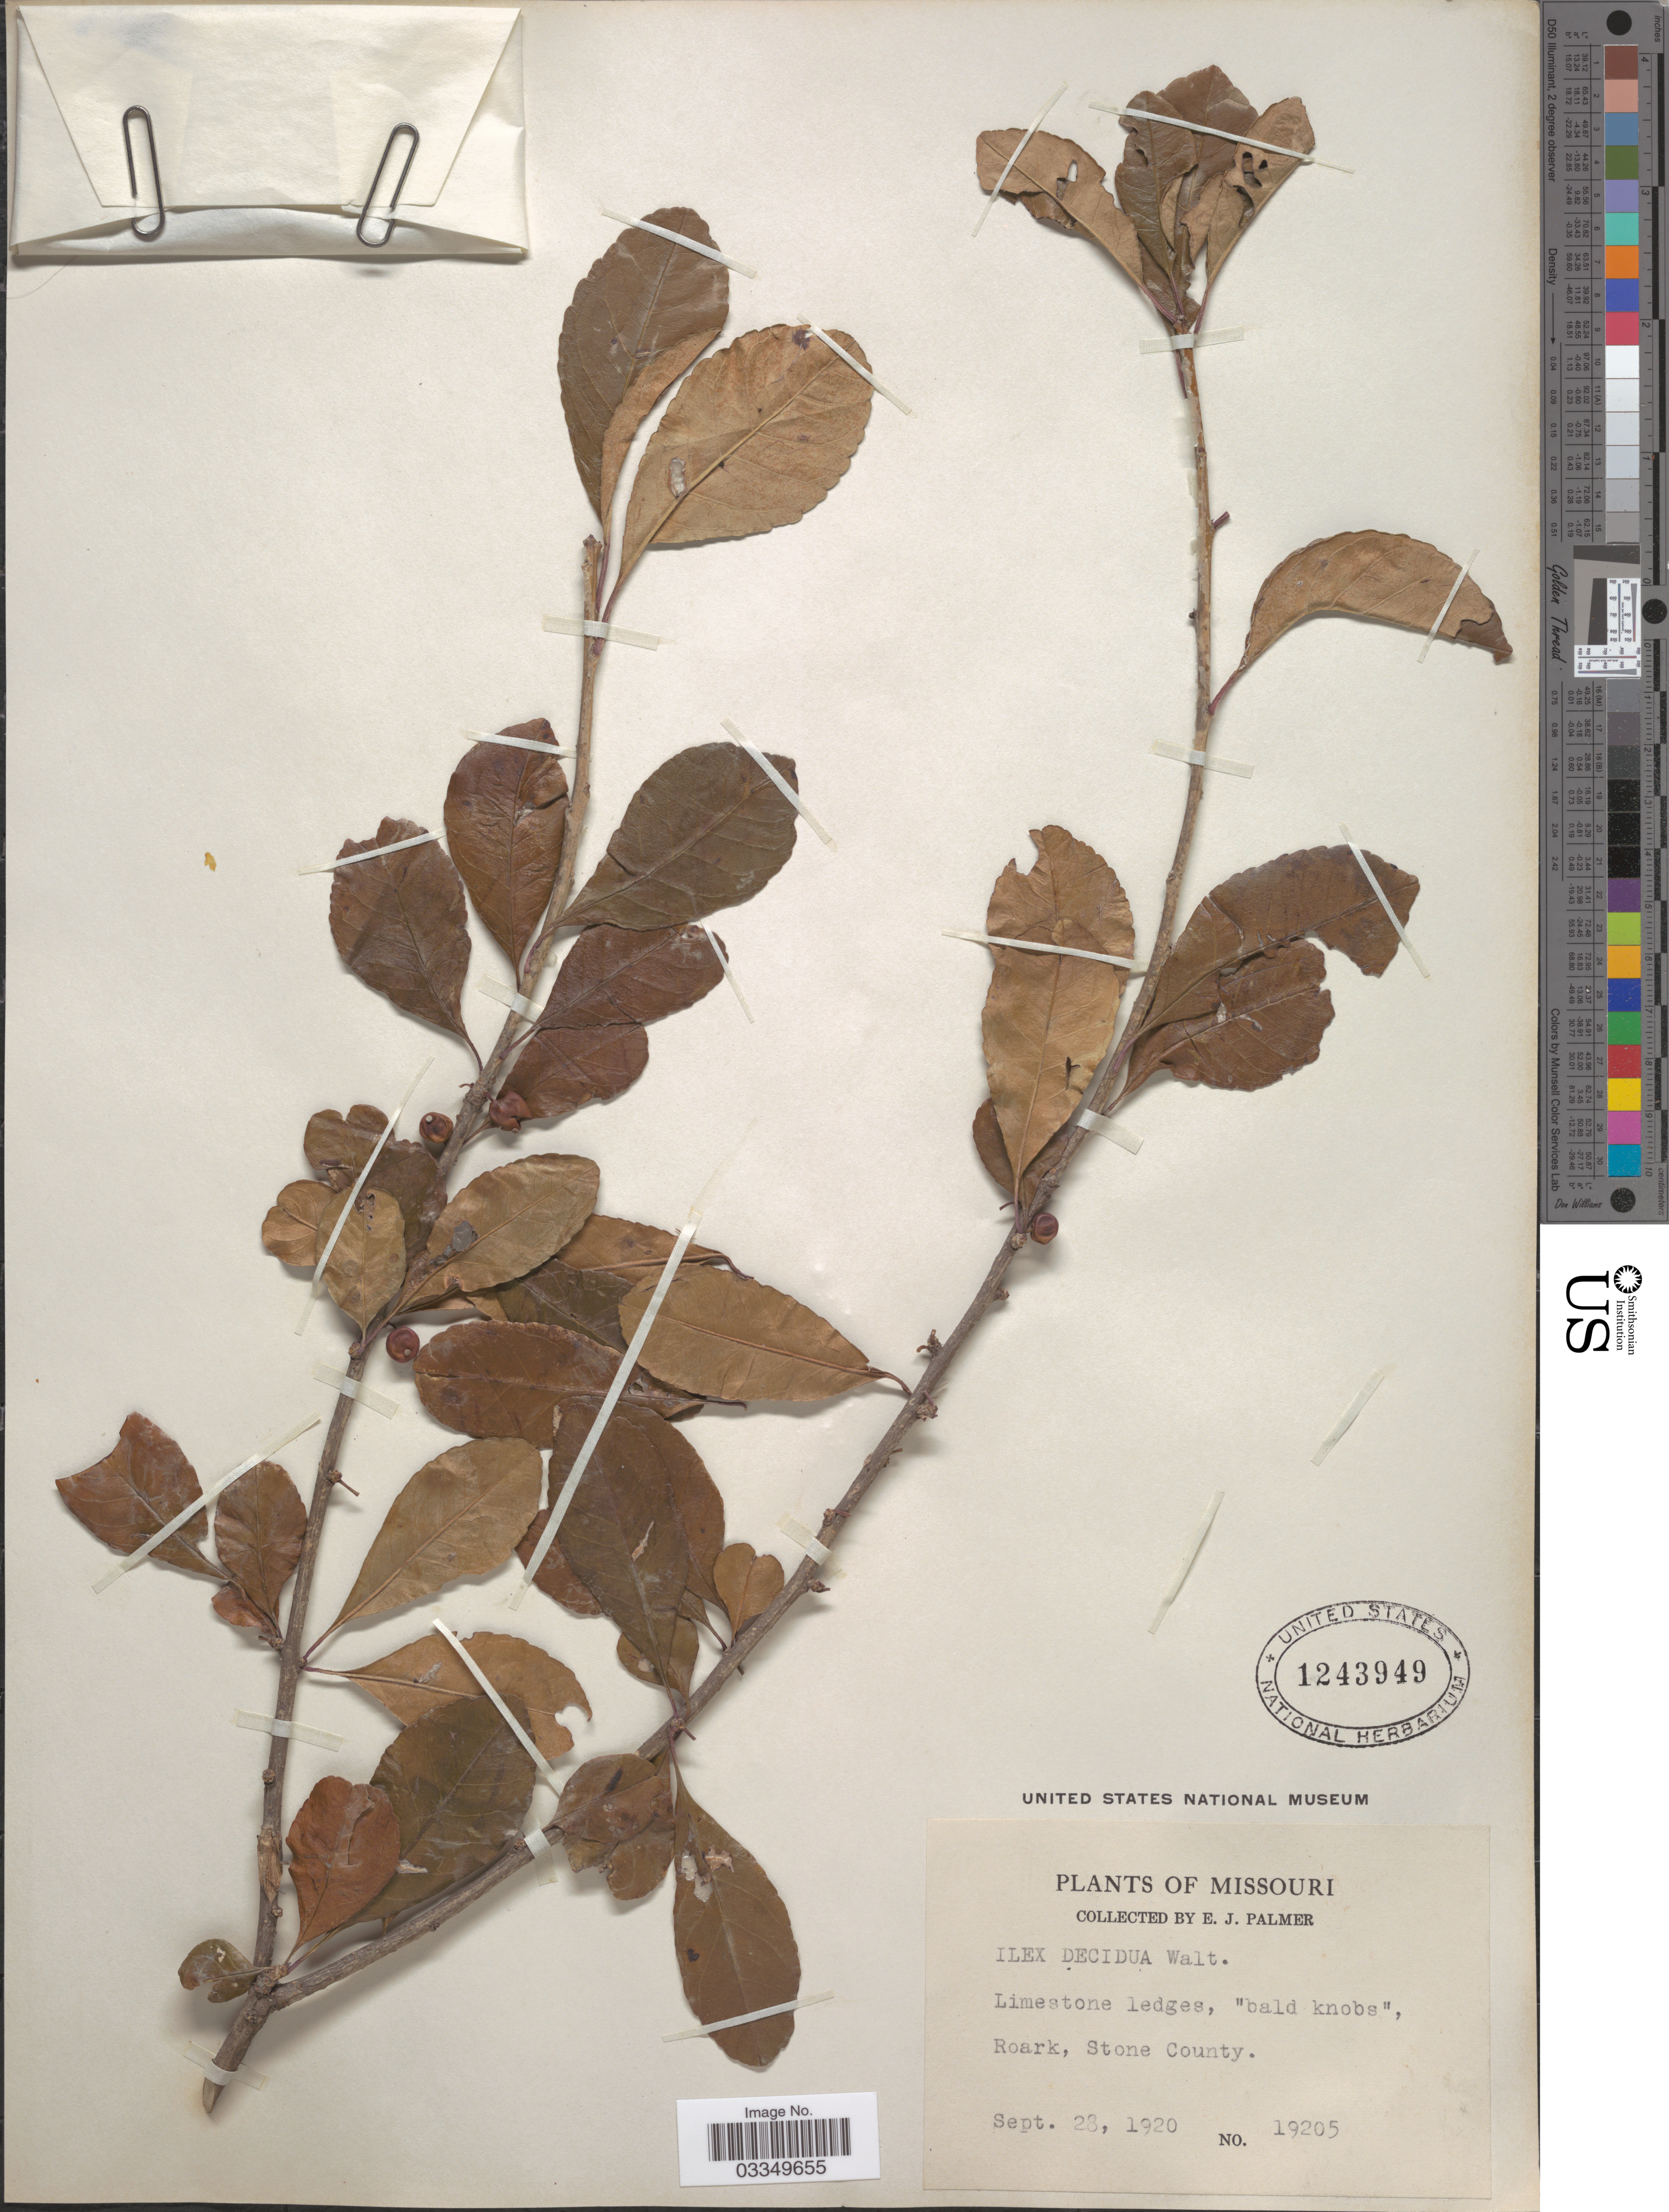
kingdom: Plantae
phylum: Tracheophyta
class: Magnoliopsida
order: Aquifoliales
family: Aquifoliaceae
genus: Ilex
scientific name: Ilex decidua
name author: Walter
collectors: E. J. Palmer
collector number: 19205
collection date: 1920-09-28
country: United States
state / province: Missouri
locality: Roark, Stone County.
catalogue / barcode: US 1243949